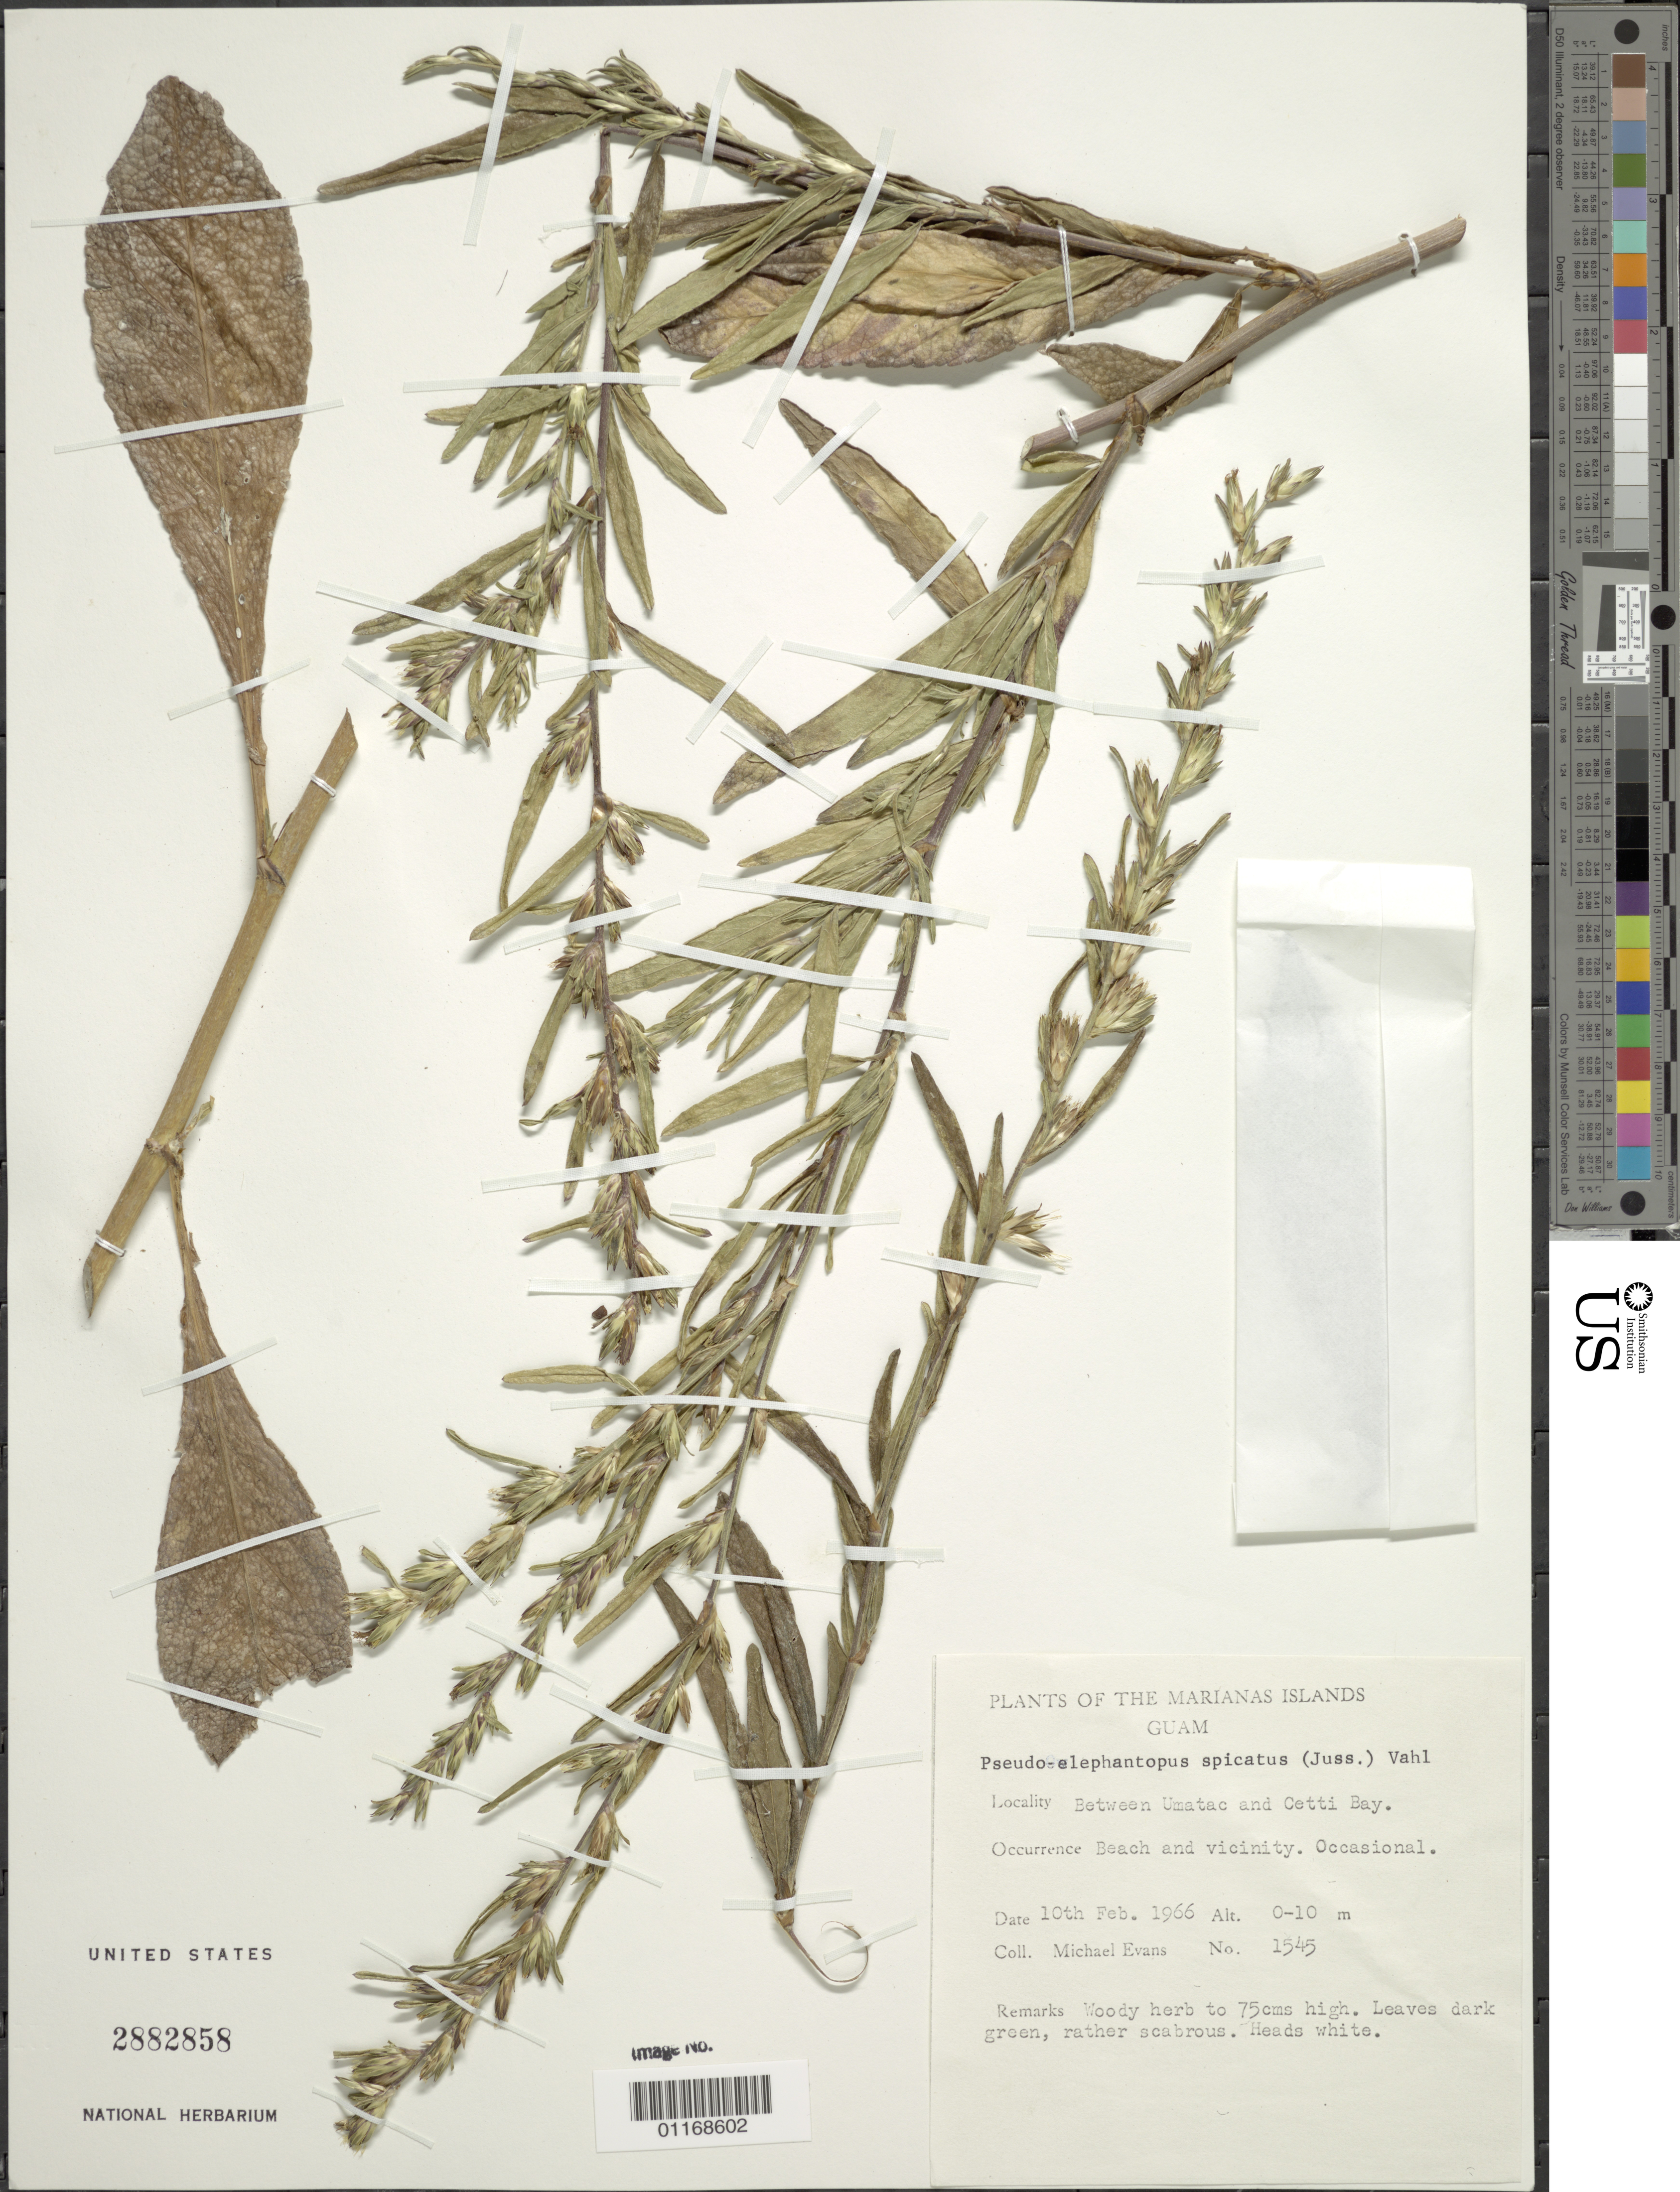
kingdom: Plantae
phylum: Tracheophyta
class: Magnoliopsida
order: Asterales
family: Asteraceae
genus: Pseudelephantopus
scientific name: Pseudelephantopus spicatus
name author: (Juss. ex Aubl.) C.F. Baker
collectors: M. Evans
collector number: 1545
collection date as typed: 10 Feb 1966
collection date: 1966-02-10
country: Guam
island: Guam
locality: Between umatac and Cotti Bay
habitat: Beach and vicinity.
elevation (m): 0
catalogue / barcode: US 2882858